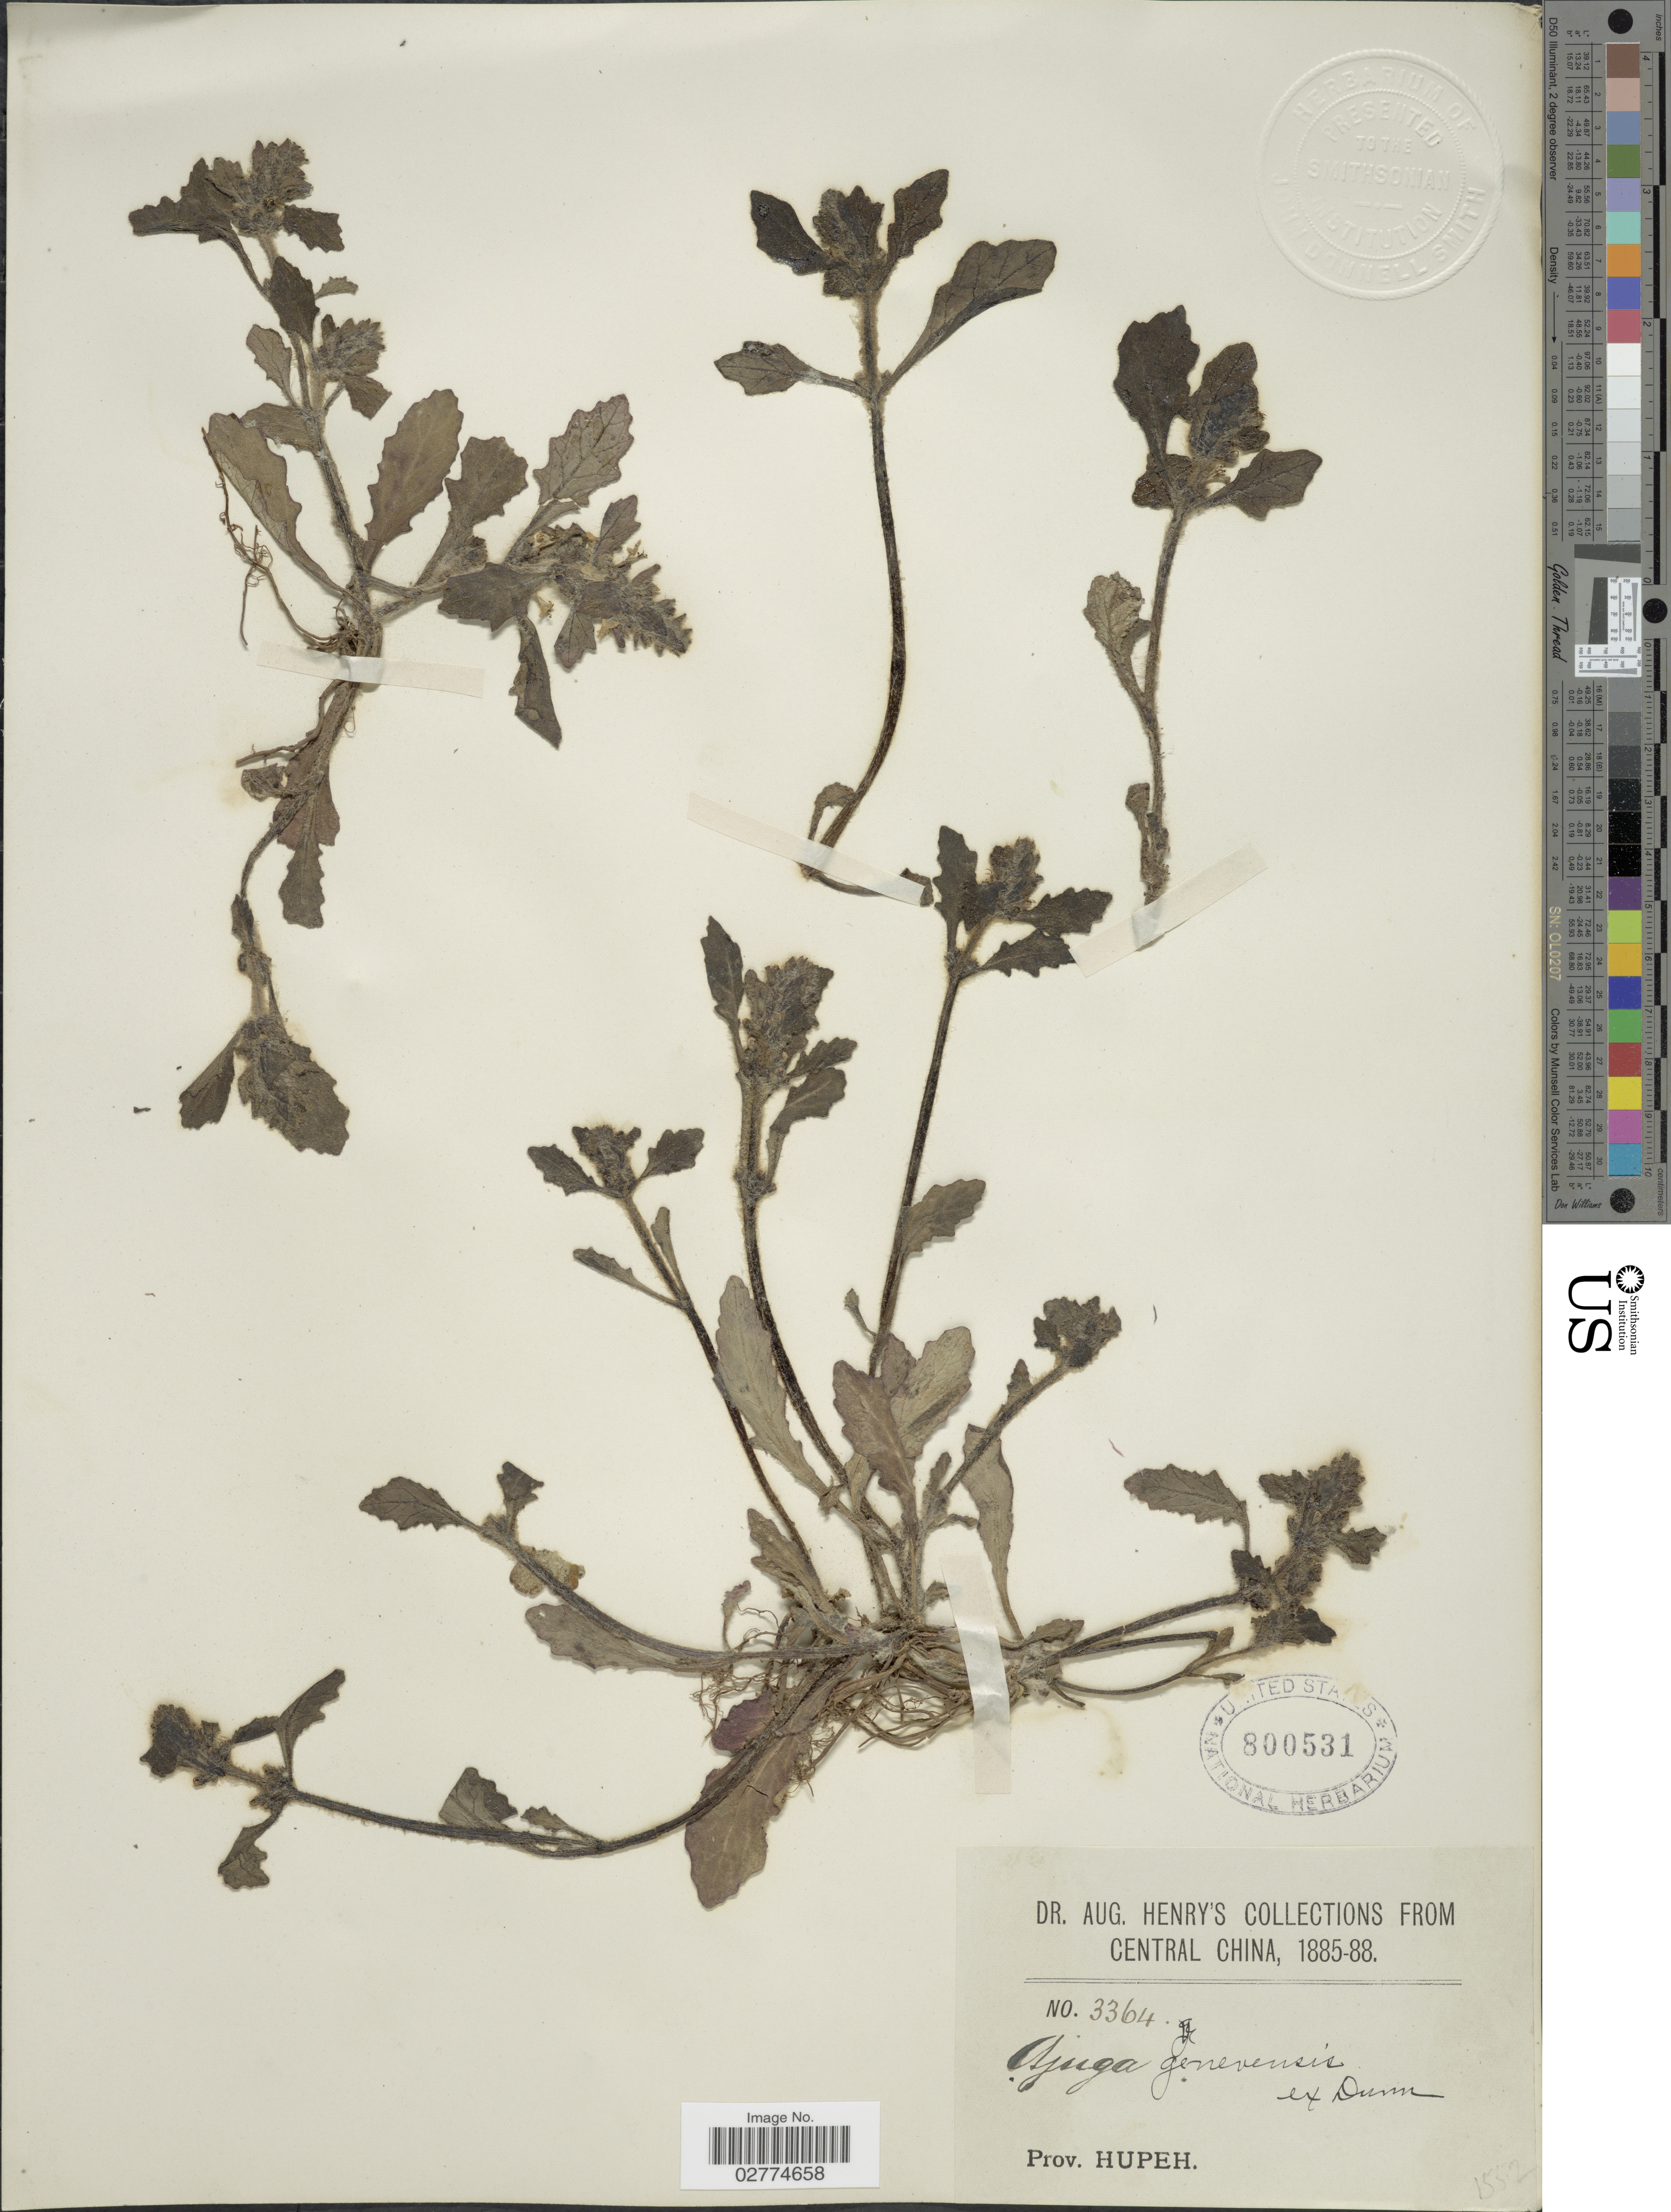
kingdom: Plantae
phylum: Tracheophyta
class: Magnoliopsida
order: Lamiales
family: Lamiaceae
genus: Ajuga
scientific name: Ajuga genevensis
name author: L.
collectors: A. Henry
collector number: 3364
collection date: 1885/1888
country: China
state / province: Hubei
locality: Central China, Prov. Hupeh.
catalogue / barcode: US 800531